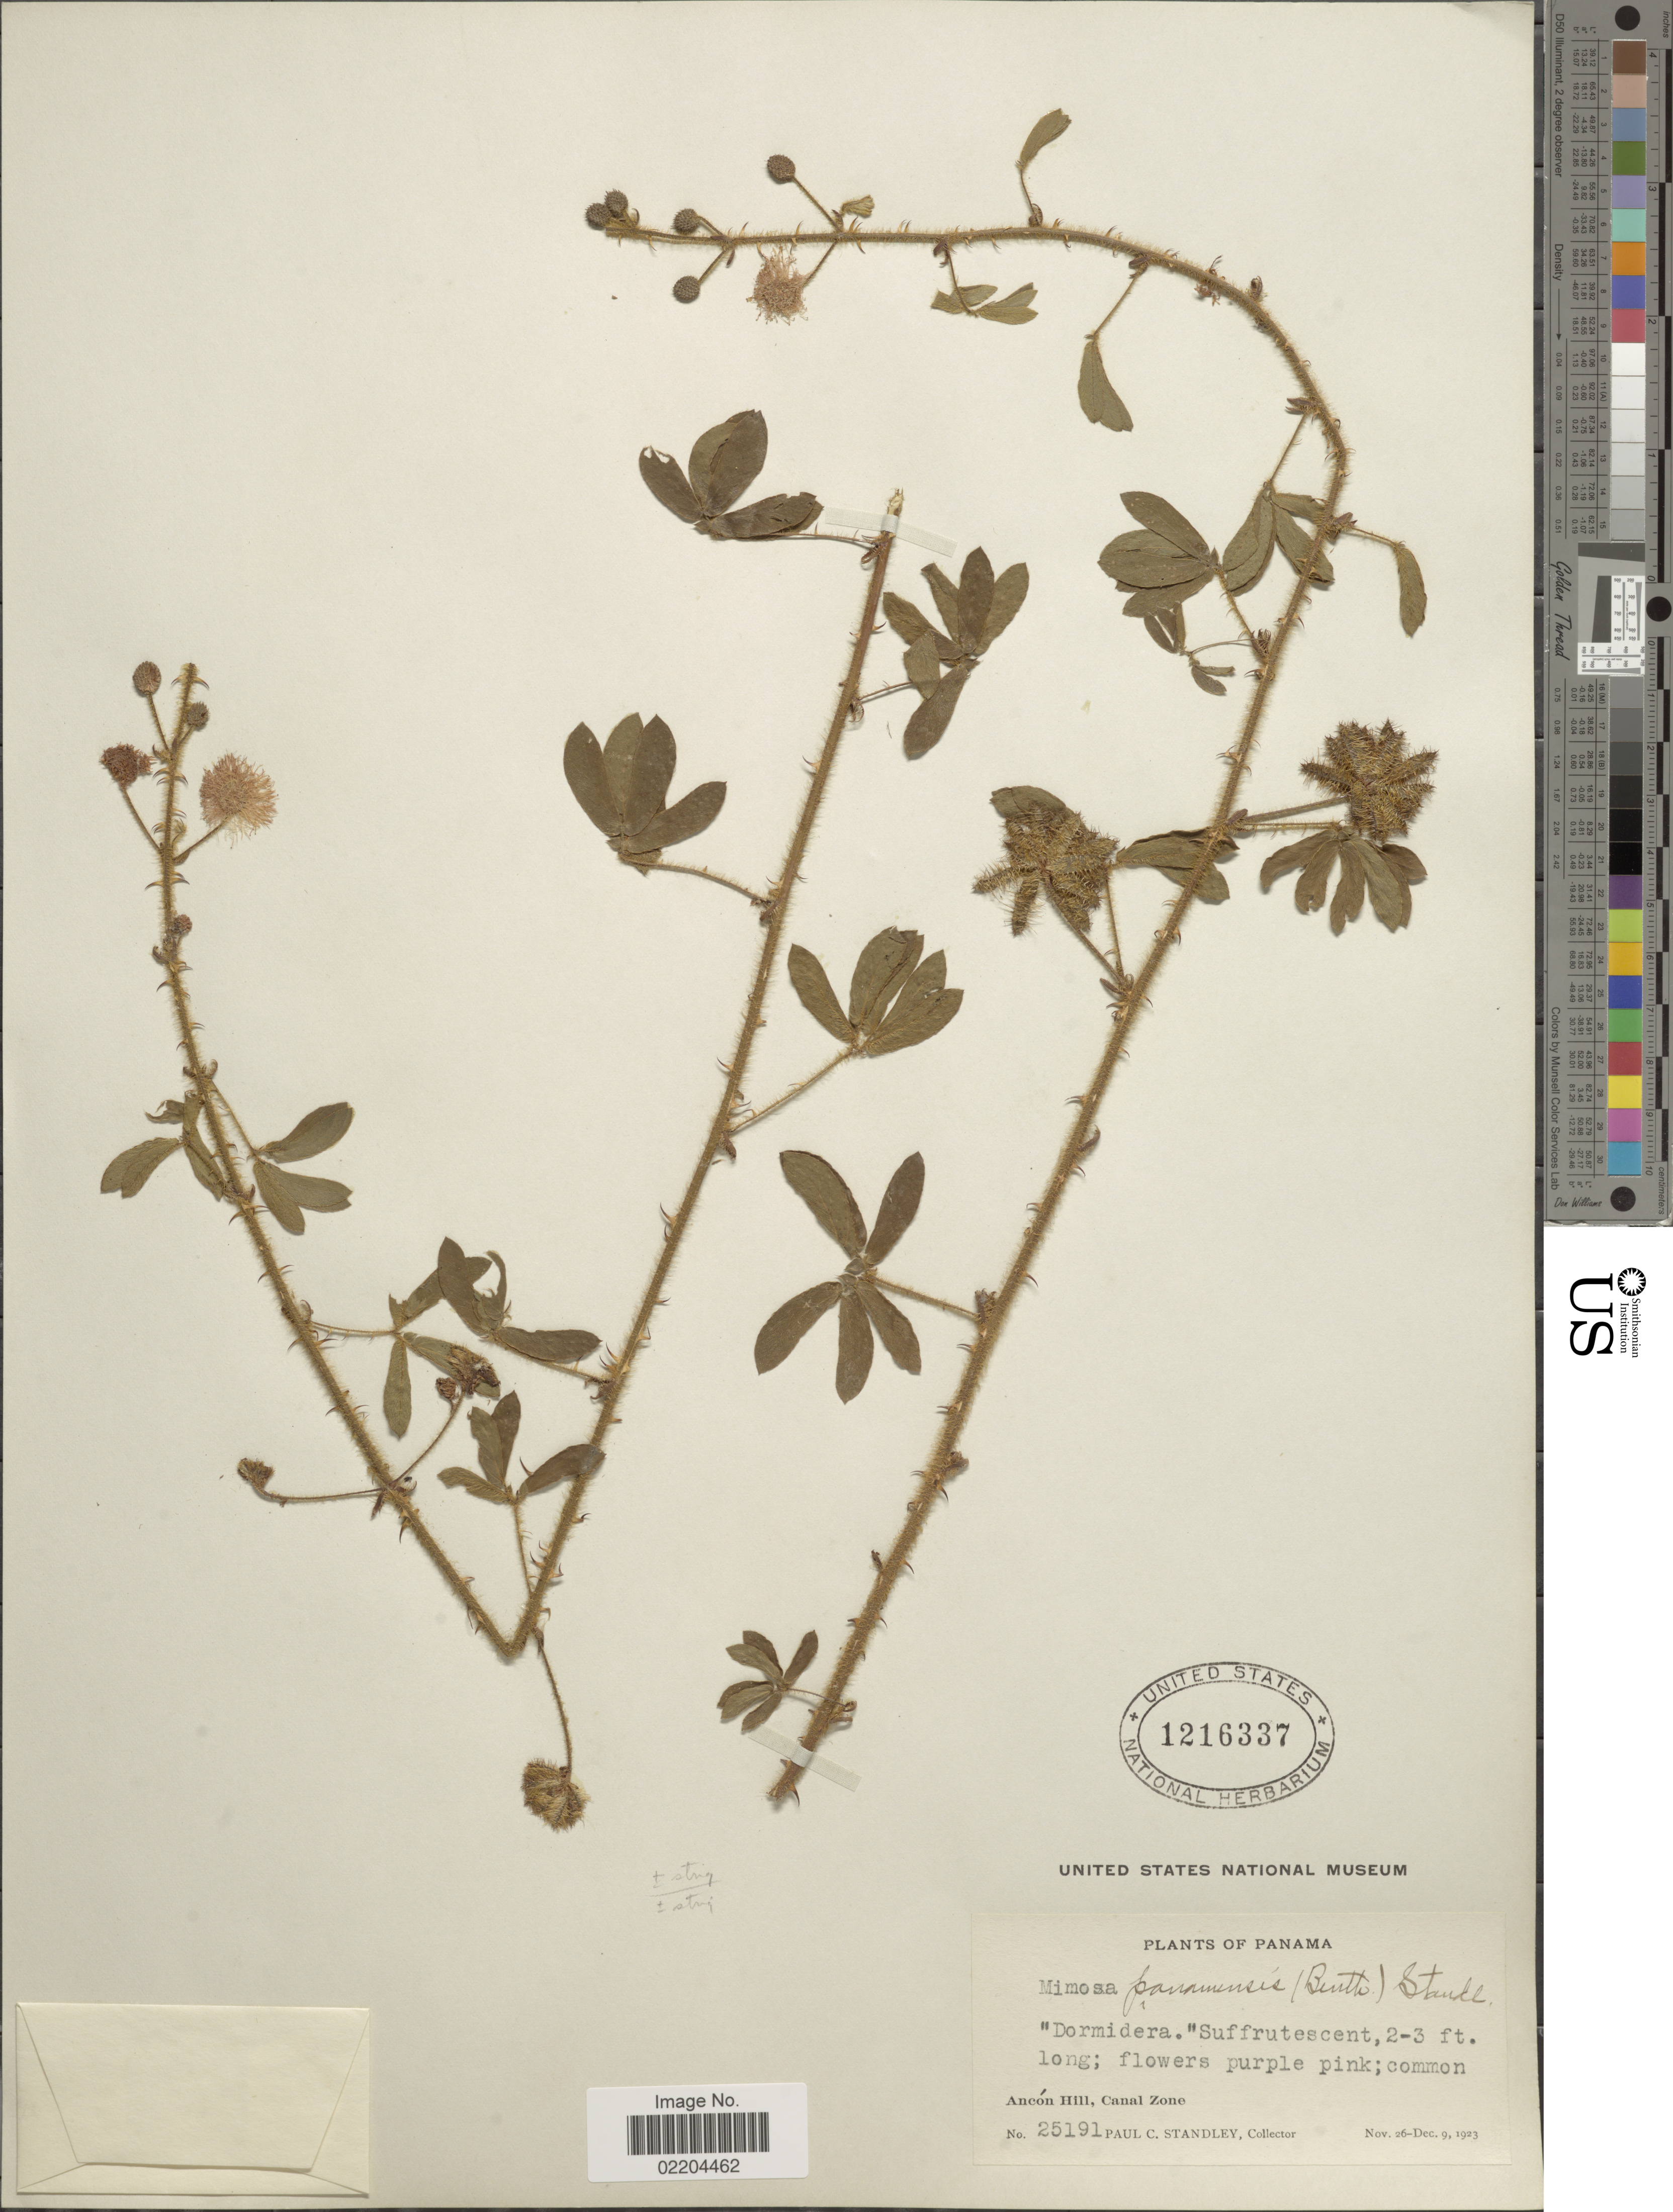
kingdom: Plantae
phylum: Tracheophyta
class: Magnoliopsida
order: Fabales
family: Fabaceae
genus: Mimosa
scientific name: Mimosa panamensis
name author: (Benth.) Standl.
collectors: P. C. Standley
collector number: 25191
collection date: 1923-11-26/1923-12-09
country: Panama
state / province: Colón / Panamá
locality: Ancon Hill, Canal Zone.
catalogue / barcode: US 1216337